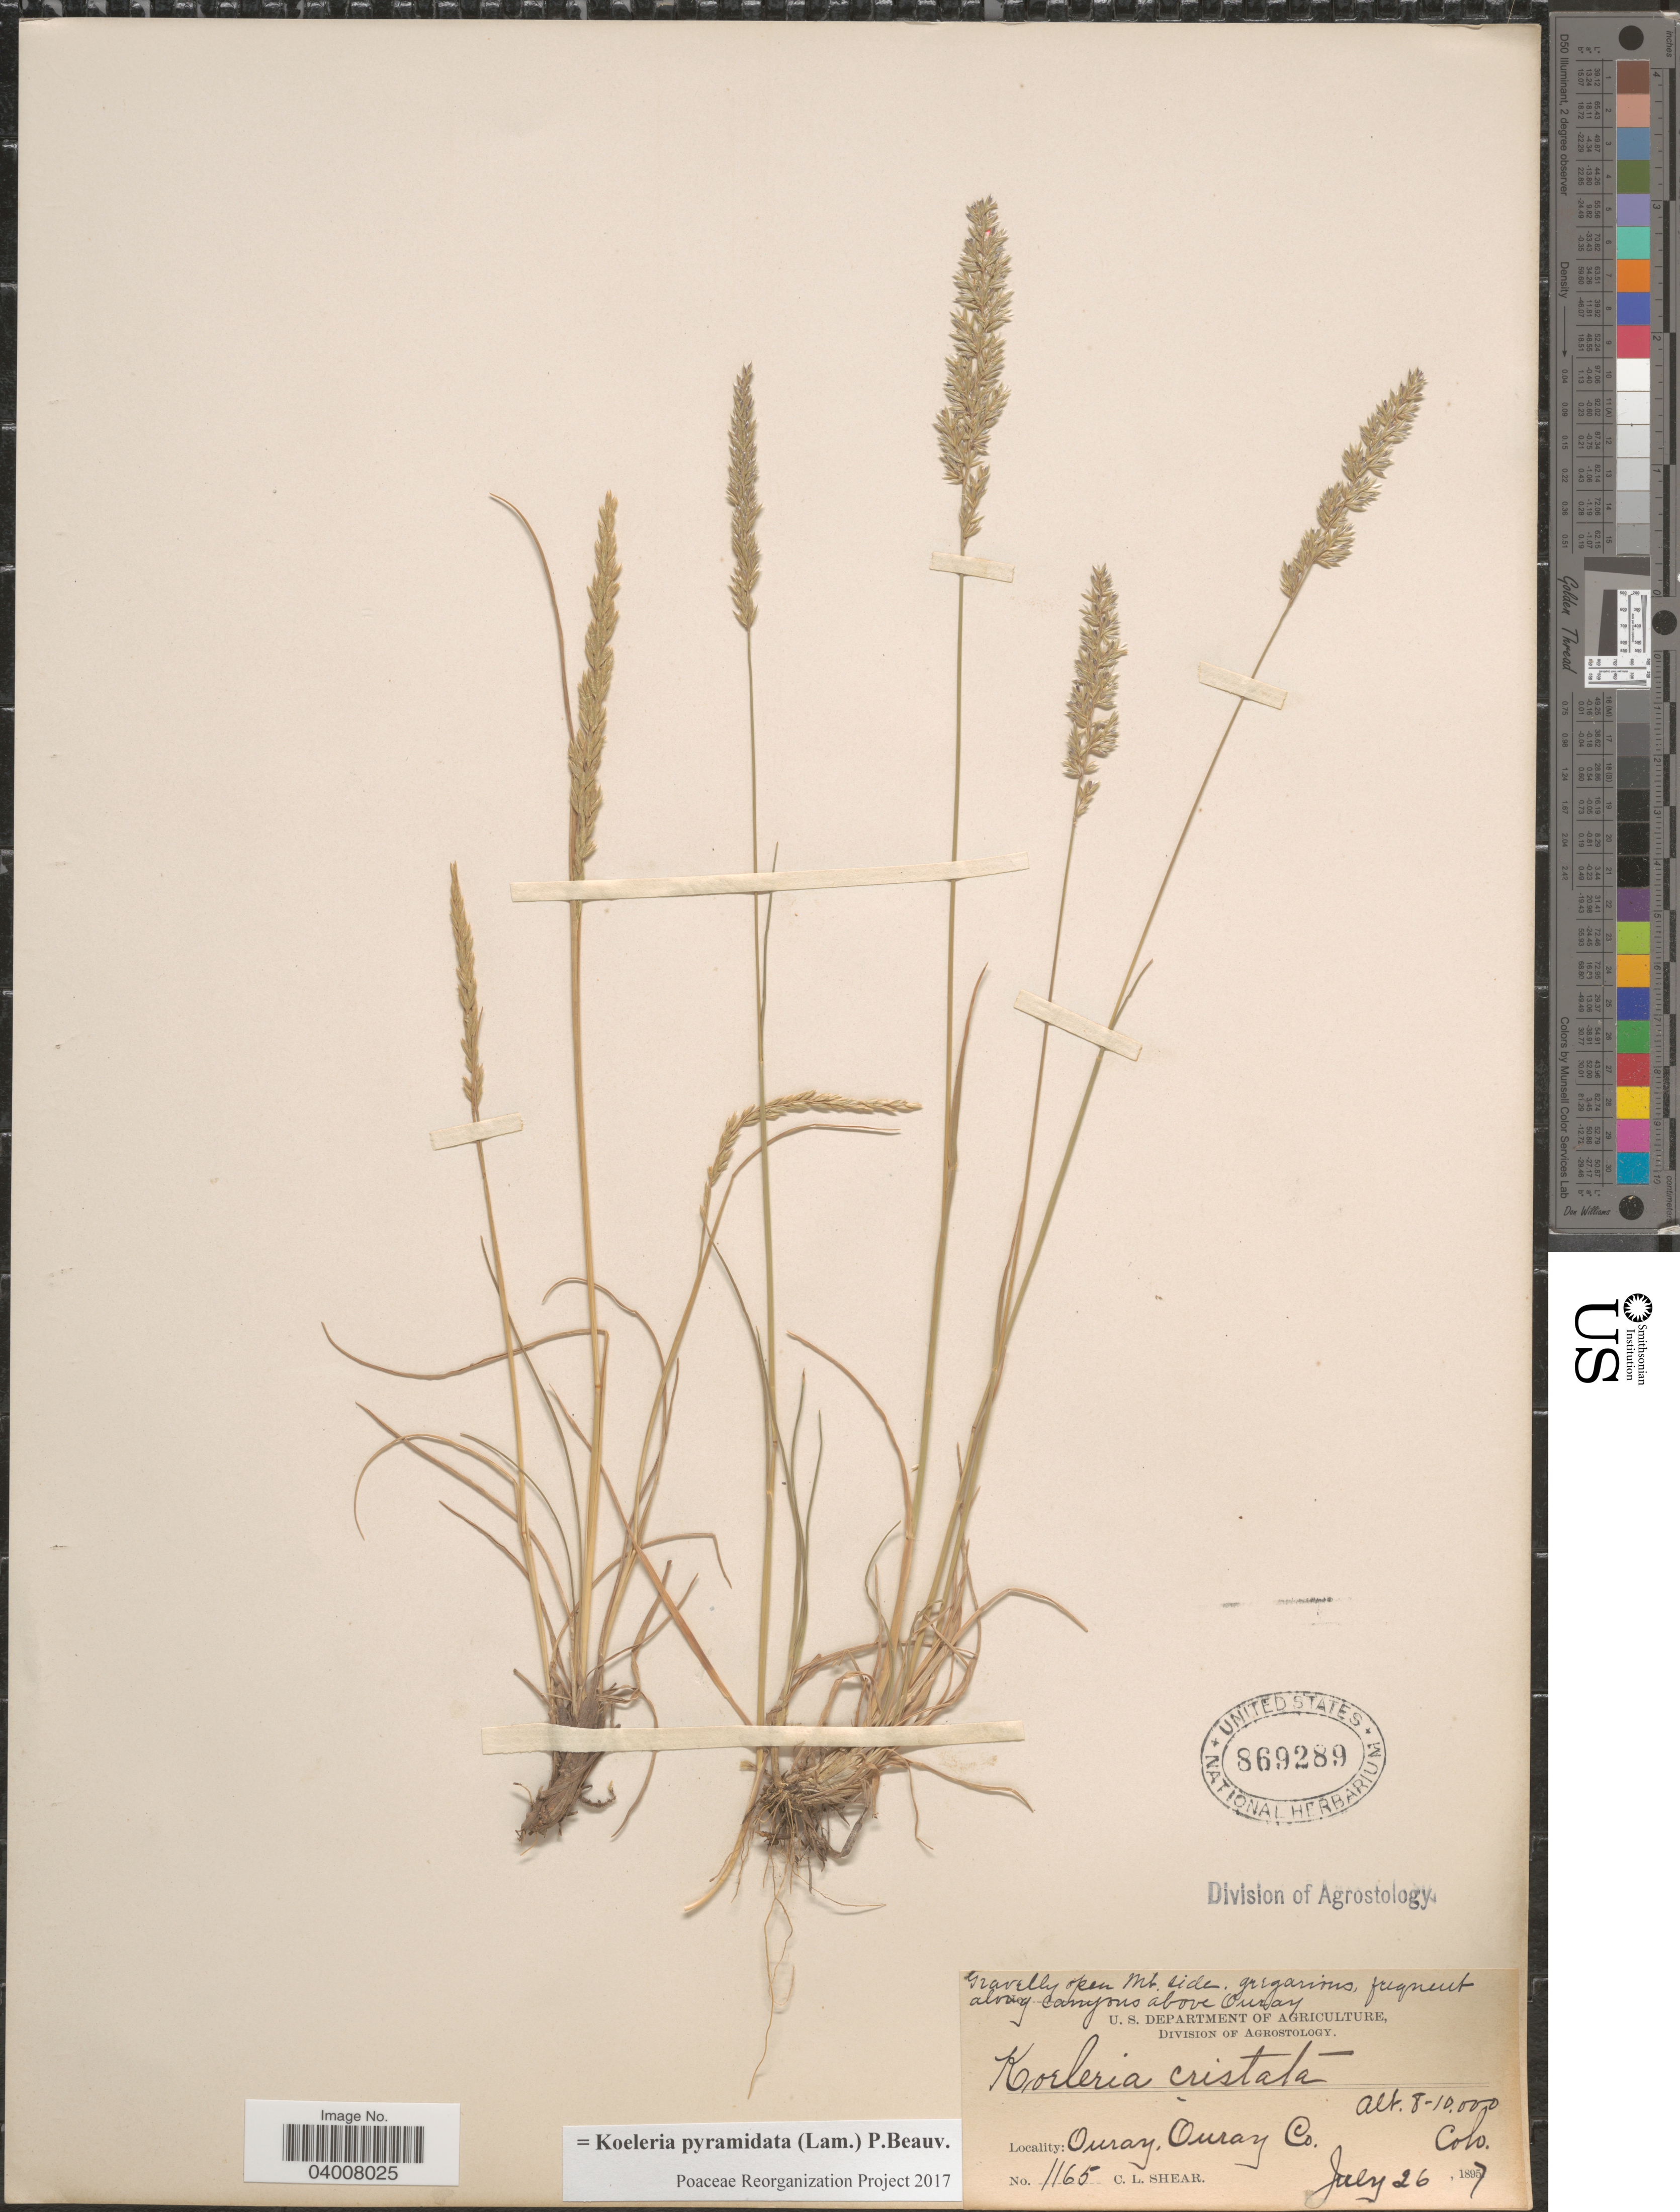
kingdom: Plantae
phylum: Tracheophyta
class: Liliopsida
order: Poales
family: Poaceae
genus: Koeleria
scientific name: Koeleria pyramidata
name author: (Lam.) P. Beauv.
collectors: C. L. Shear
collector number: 1165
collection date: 1897-07-26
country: United States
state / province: Colorado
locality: Ouray. Ouray, Ouray Co.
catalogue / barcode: US 869289